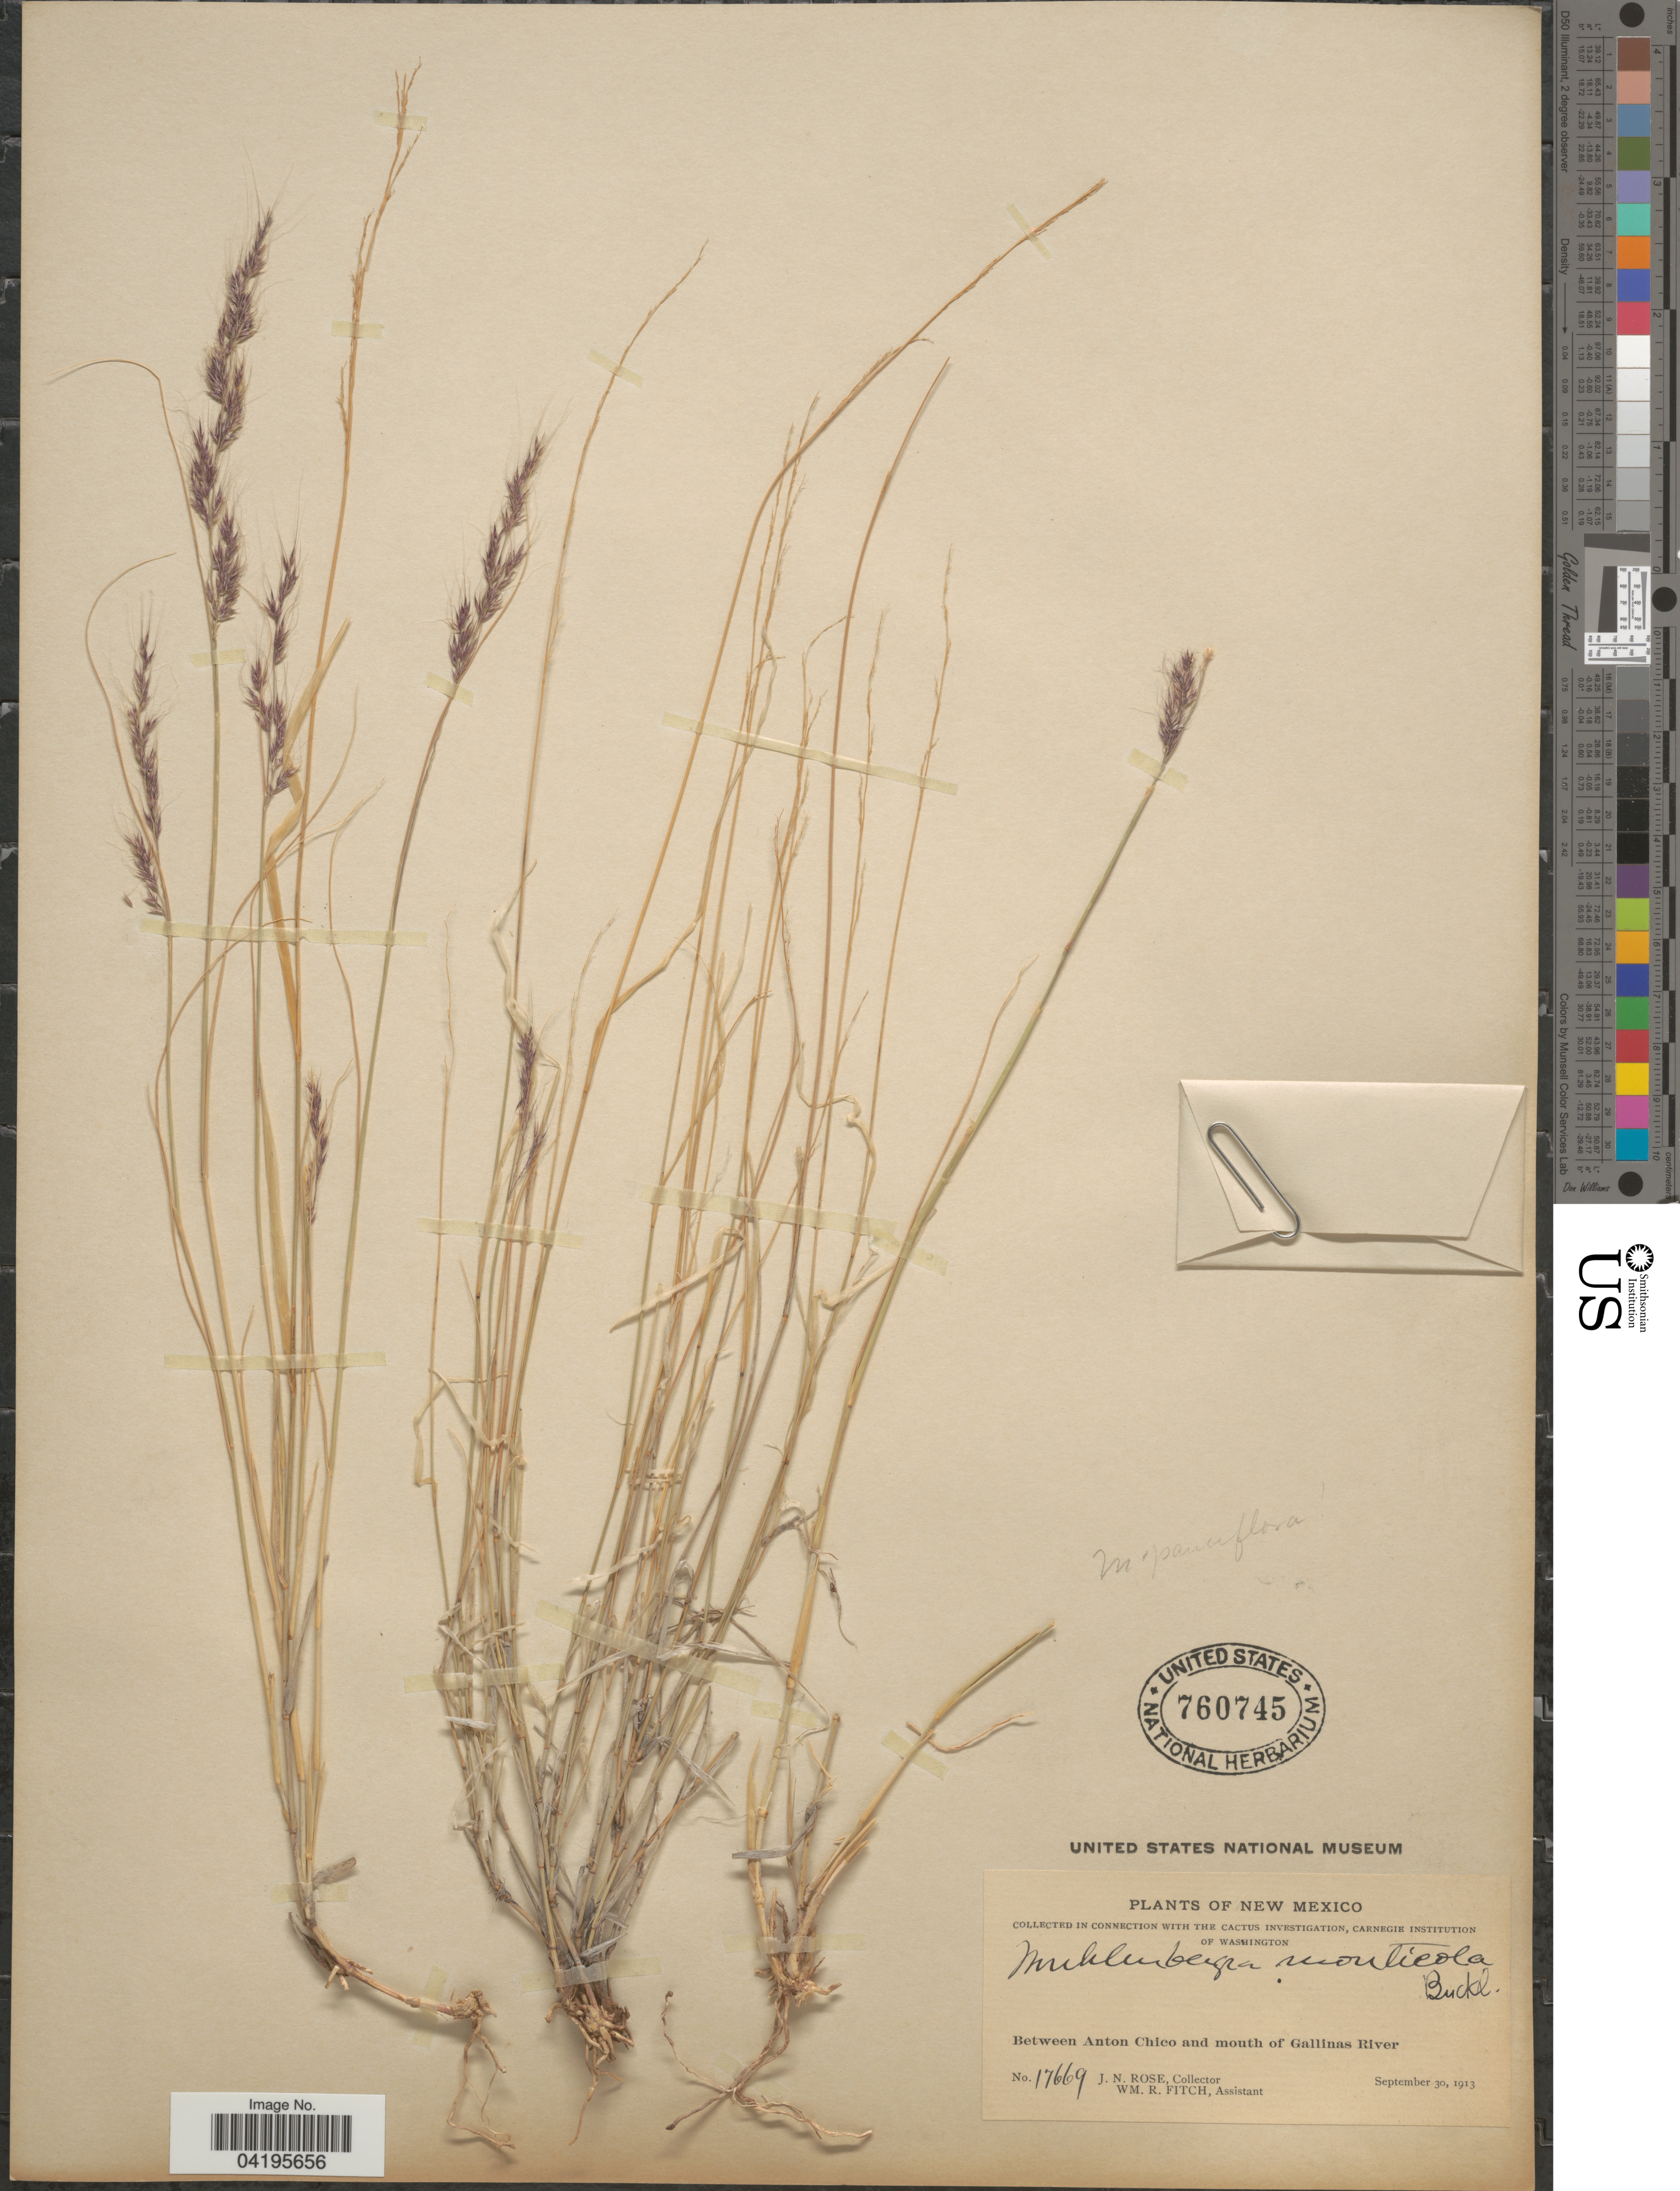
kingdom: Plantae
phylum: Tracheophyta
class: Liliopsida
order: Poales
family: Poaceae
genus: Muhlenbergia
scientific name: Muhlenbergia pauciflora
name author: Buckley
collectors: J. N. Rose & W. R. Fitch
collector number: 17669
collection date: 1913-09-30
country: United States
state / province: New Mexico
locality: Between Anton Chico and mouth of Gallinas River.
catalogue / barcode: US 760745